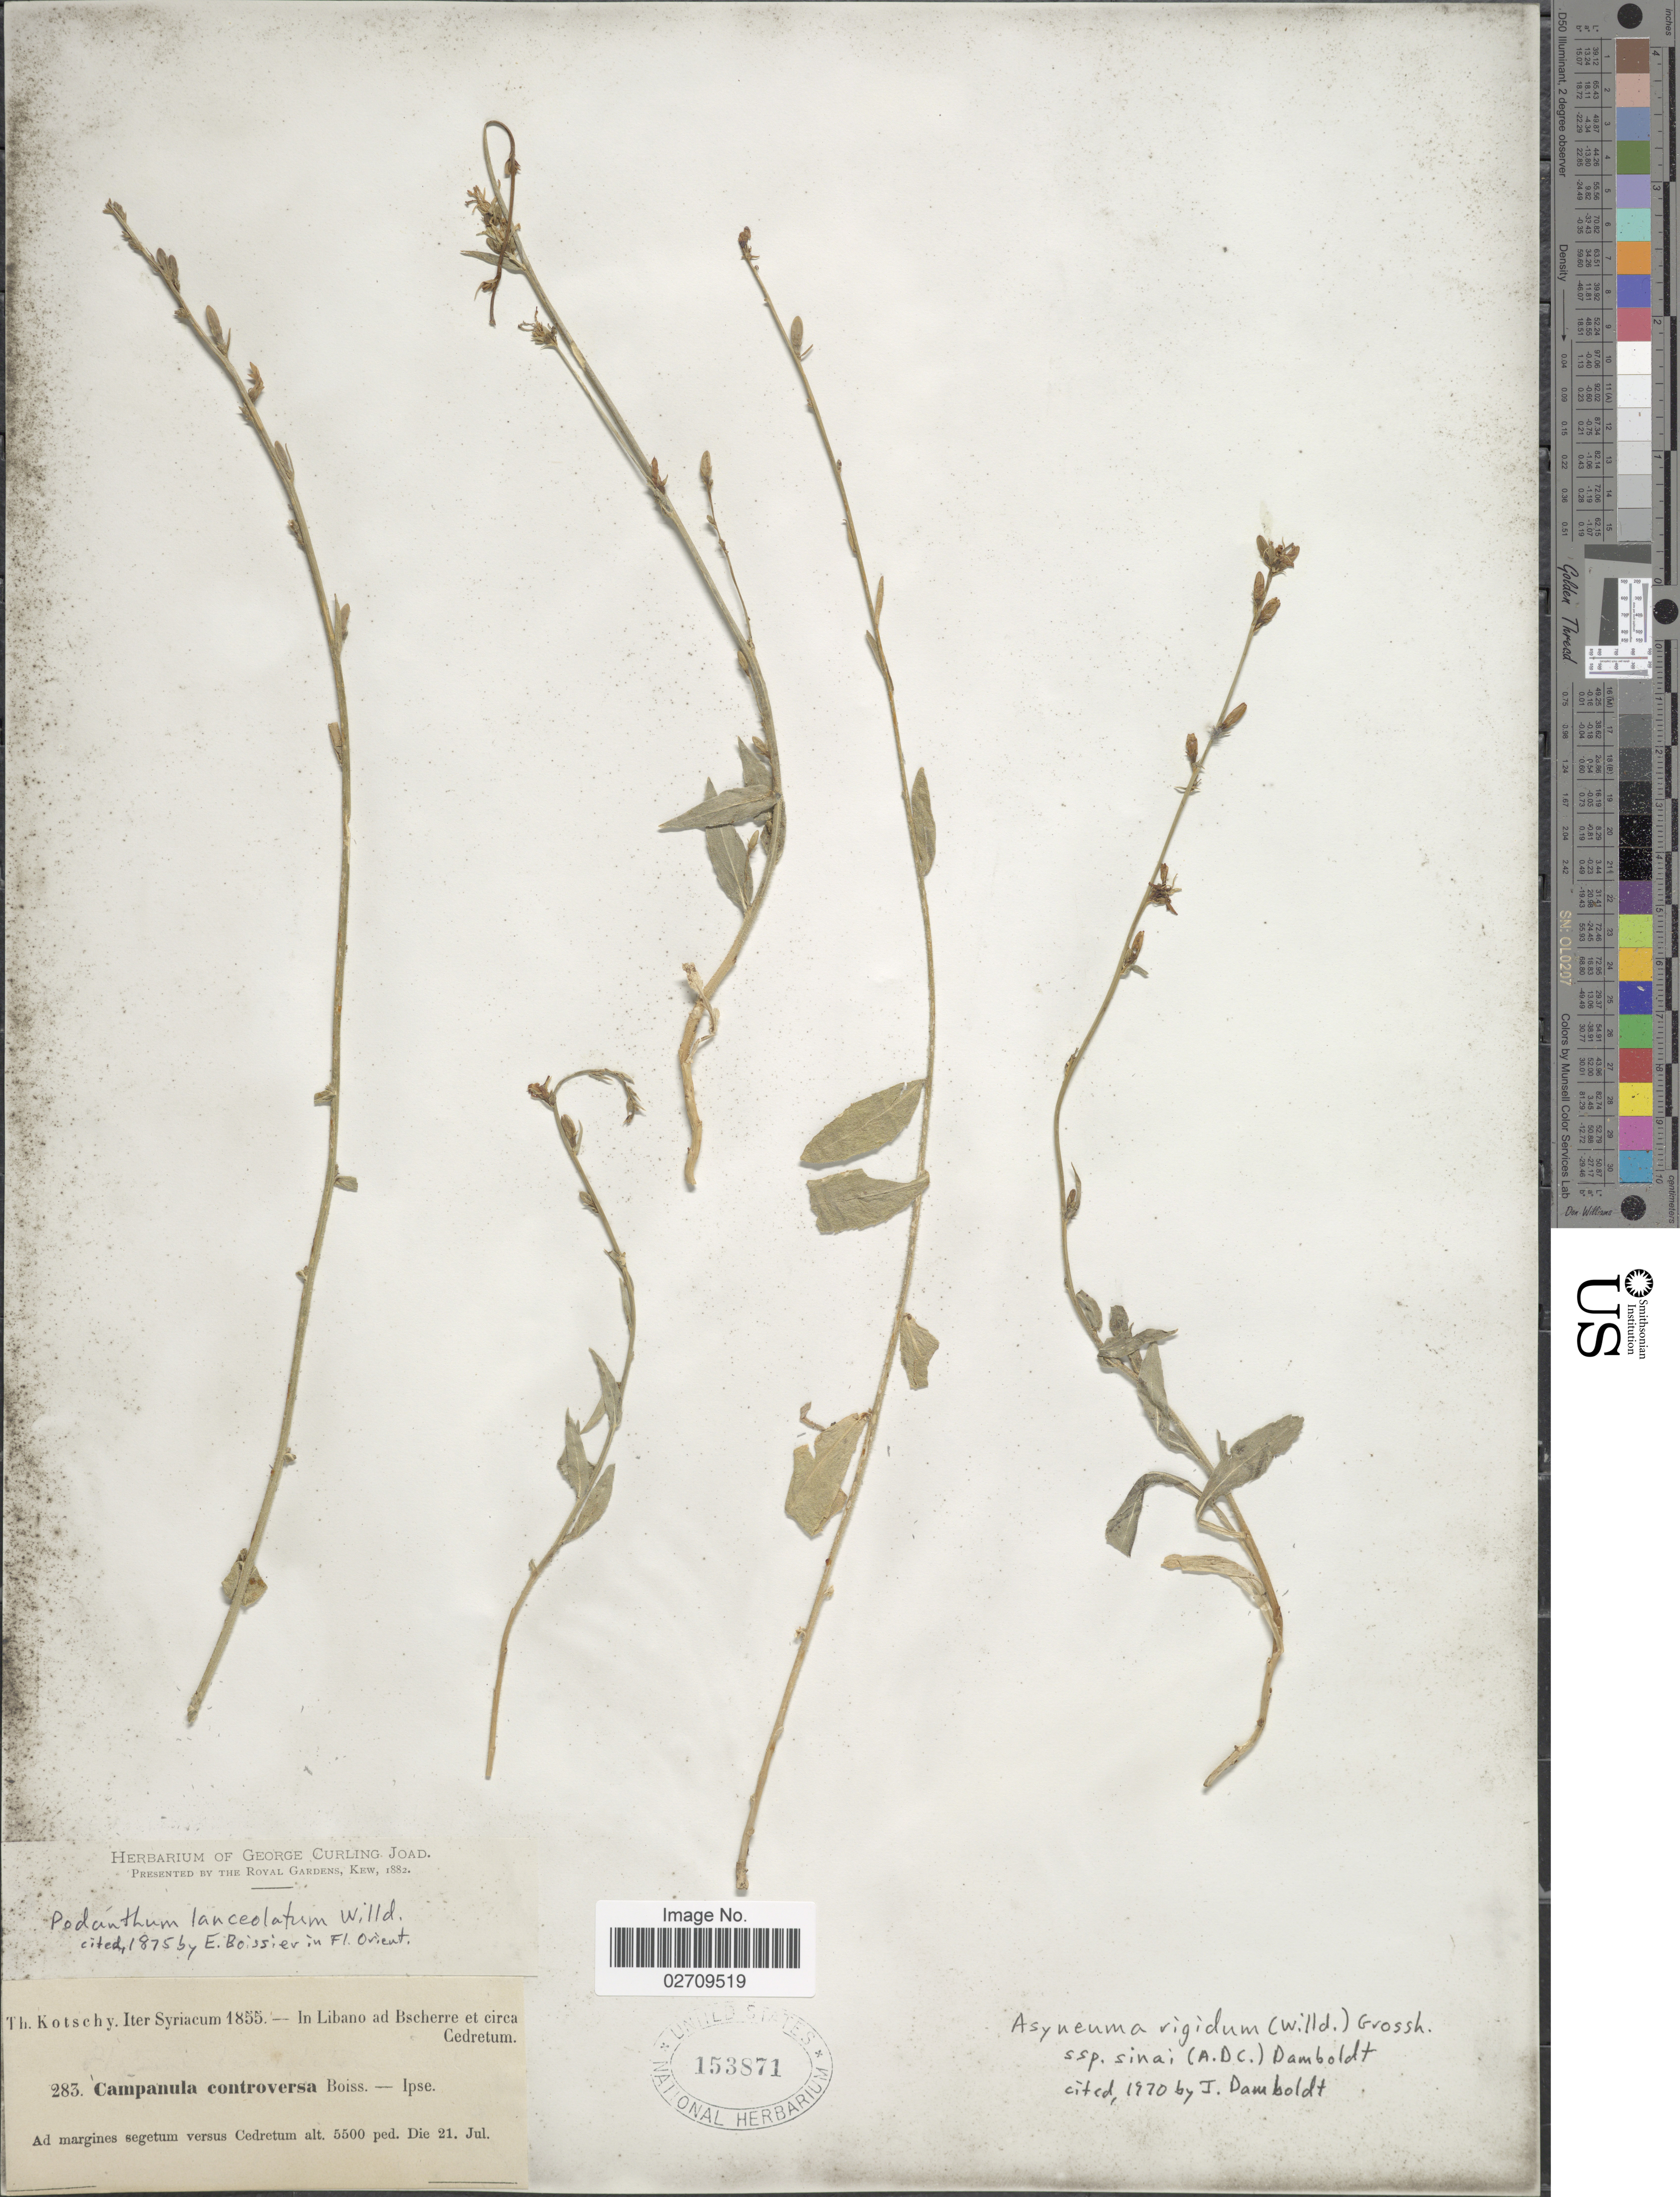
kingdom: Plantae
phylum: Tracheophyta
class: Magnoliopsida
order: Asterales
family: Campanulaceae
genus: Asyneuma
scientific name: Asyneuma rigidum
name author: (Willd.) Grossh.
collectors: K. G. Kotschy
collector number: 283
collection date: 1855-07-21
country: Syria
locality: Iter Syriacum, In Libano ad Bscherre et circa Cedretum, Ad margines segetum versus Cedretum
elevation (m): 1676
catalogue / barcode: US 153871